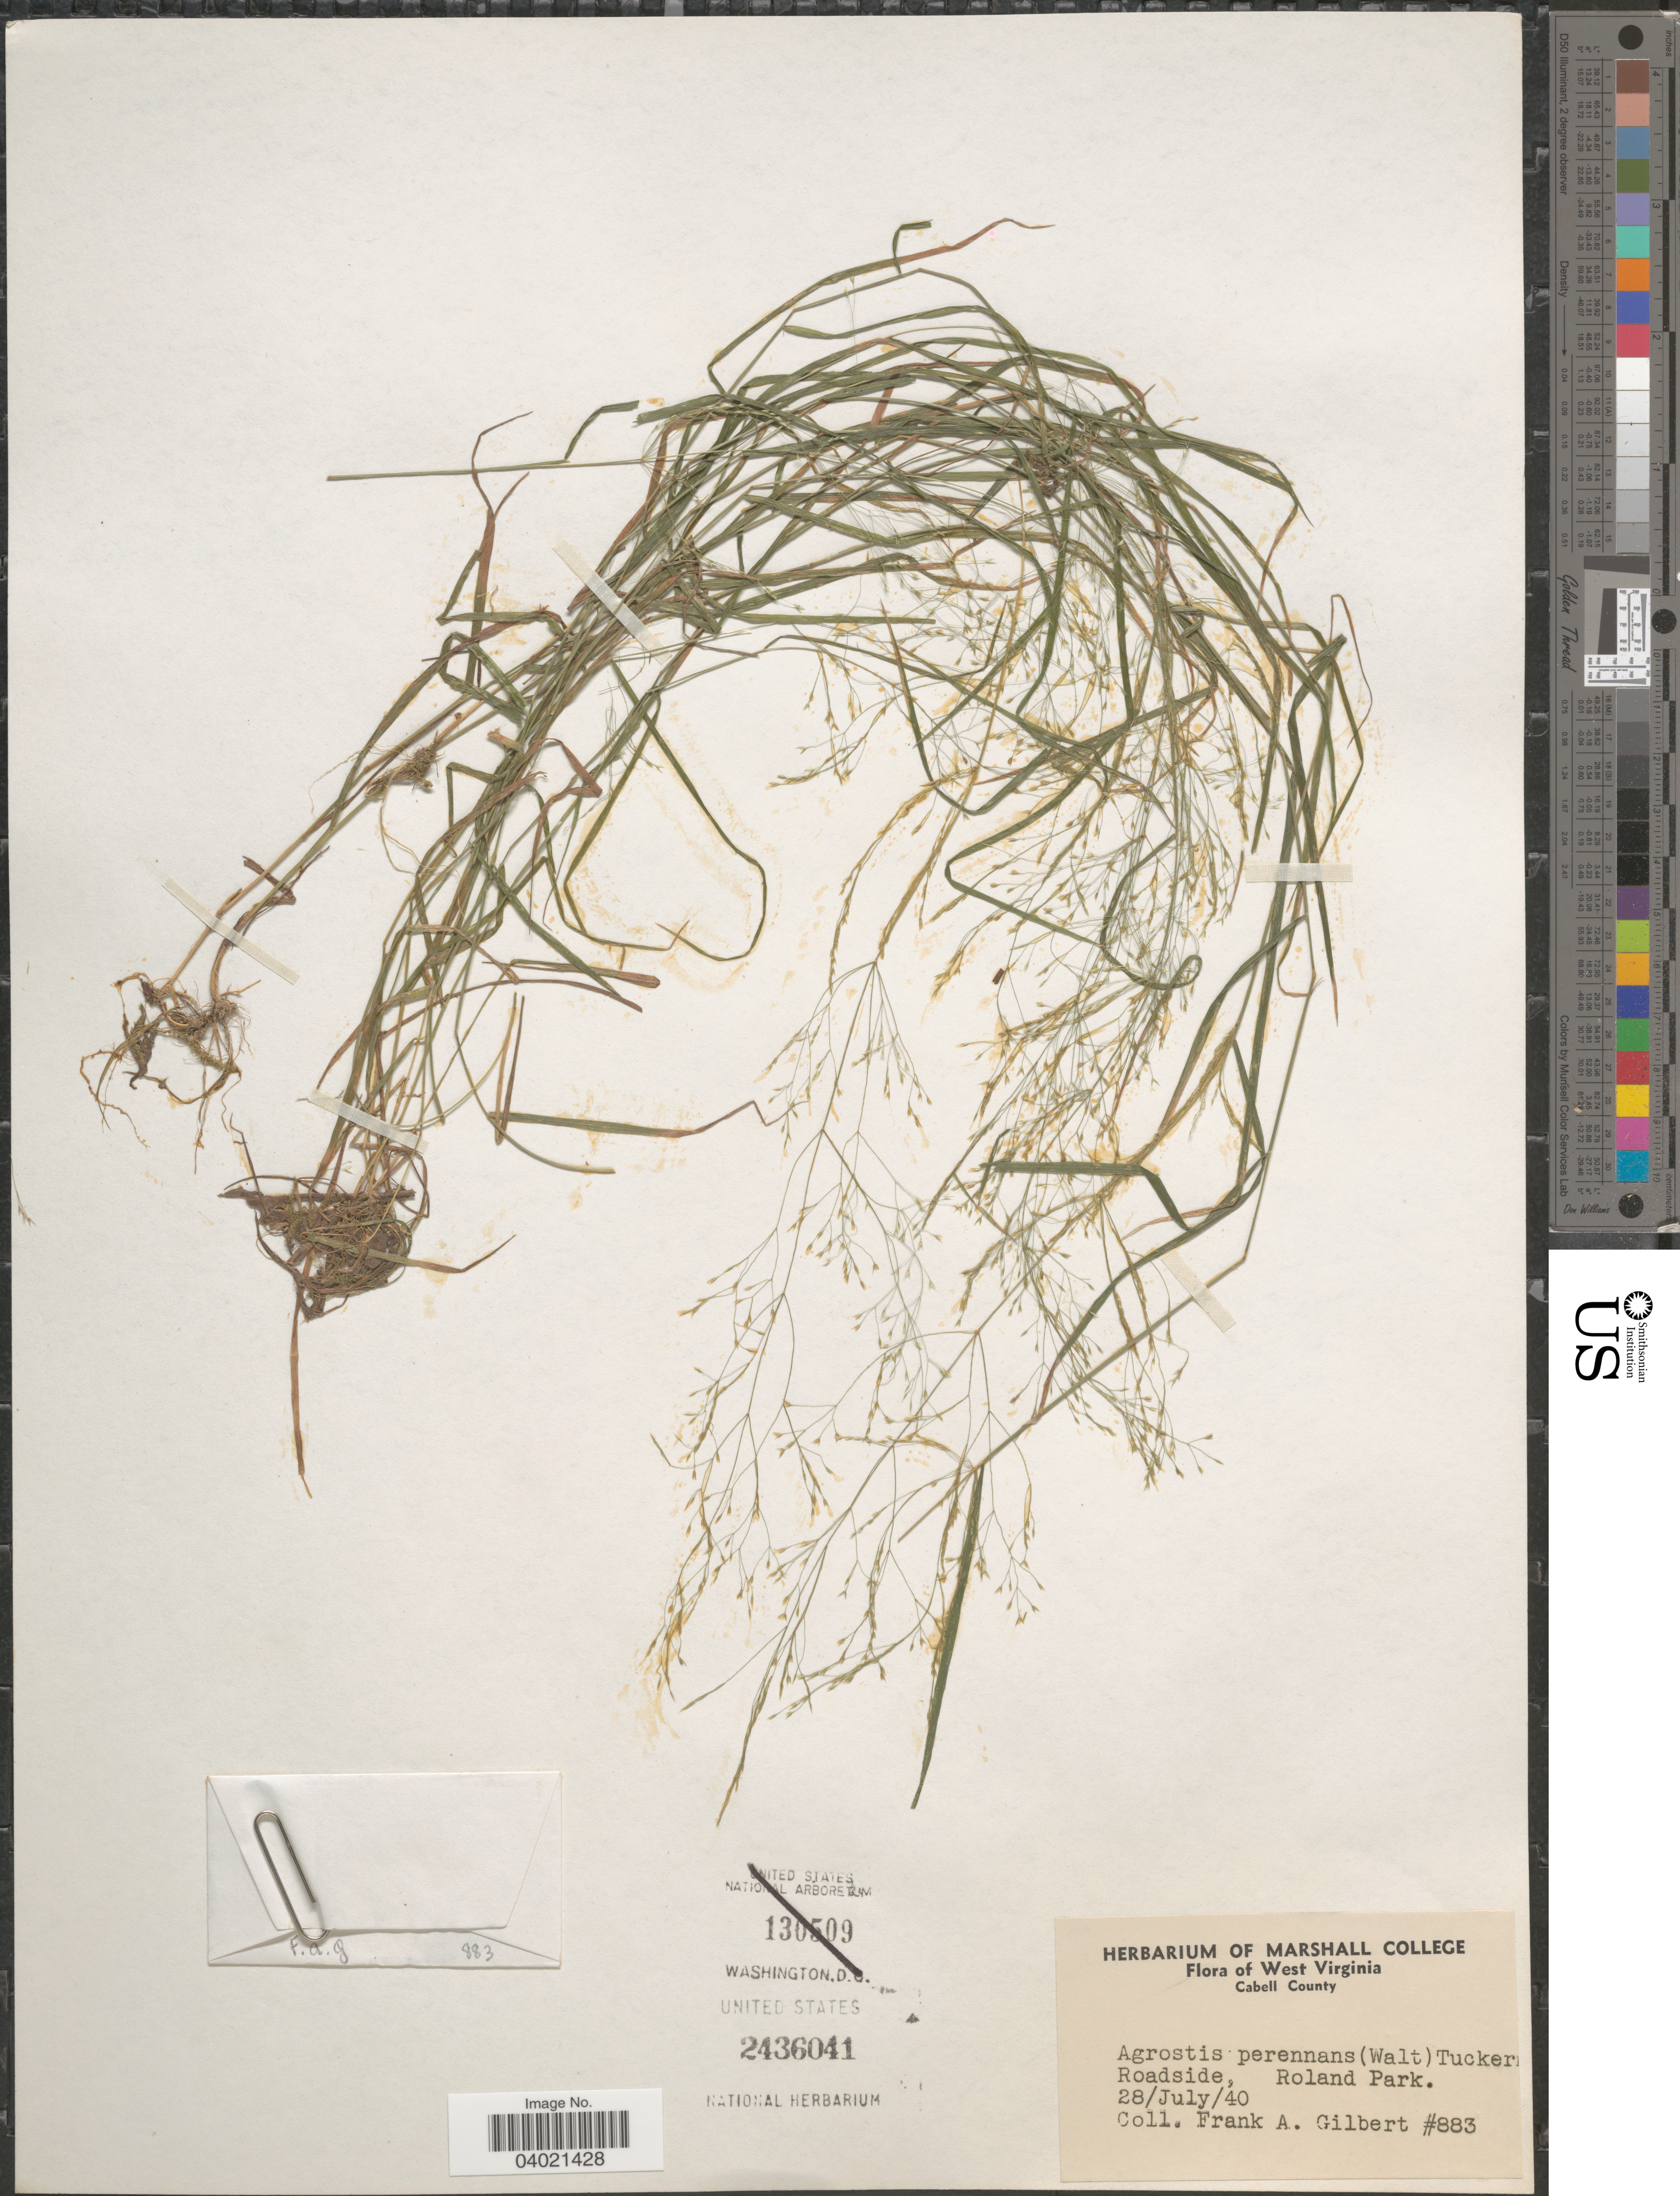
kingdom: Plantae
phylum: Tracheophyta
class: Liliopsida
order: Poales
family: Poaceae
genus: Agrostis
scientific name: Agrostis perennans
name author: (Walter) Tuck.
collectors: F. A. Gilbert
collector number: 883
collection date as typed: Transcribed d/m/y: 28/7/40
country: United States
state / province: West Virginia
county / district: Cabell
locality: Cabell County. Roadside, Roland Park.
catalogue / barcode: US 2436041